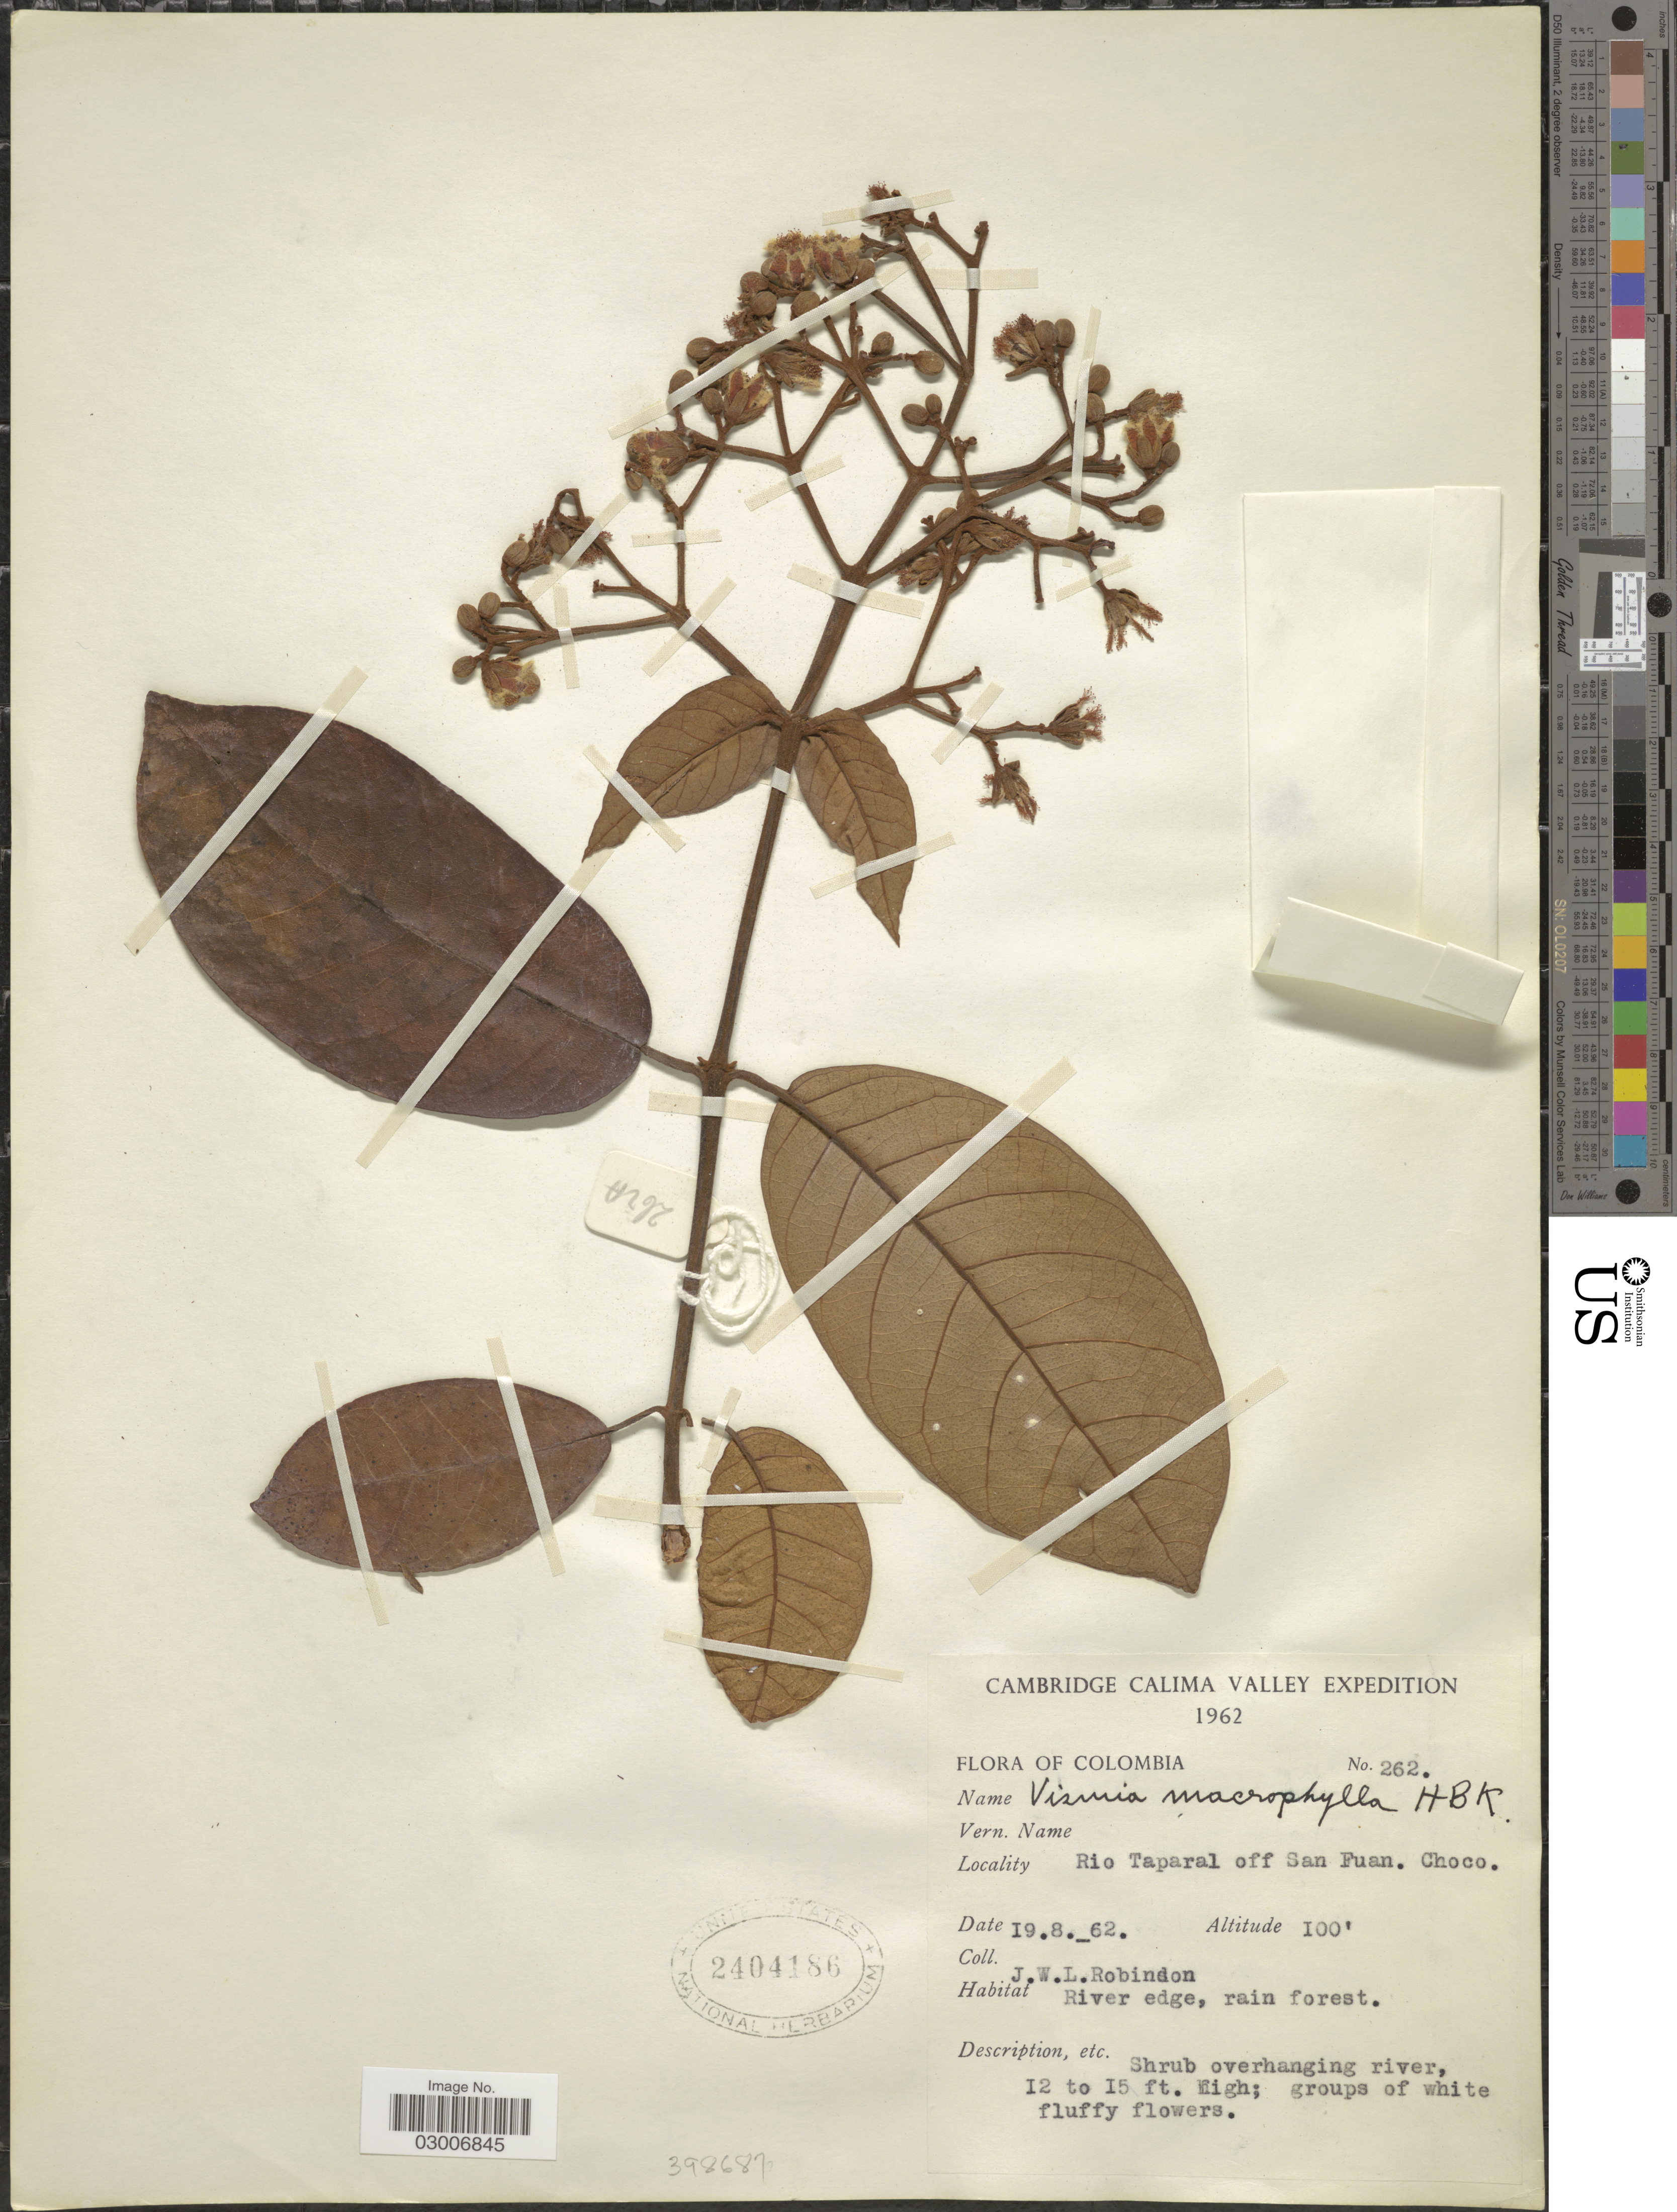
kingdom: Plantae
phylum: Tracheophyta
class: Magnoliopsida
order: Malpighiales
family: Hypericaceae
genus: Vismia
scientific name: Vismia macrophylla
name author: Kunth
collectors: J. W. Robinson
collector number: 262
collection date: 1962-08-19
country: Colombia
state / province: Chocó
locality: Cambridge Calima Valley. Rio Taparal off San Fuan. Choco.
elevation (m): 30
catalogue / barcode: US 2404186